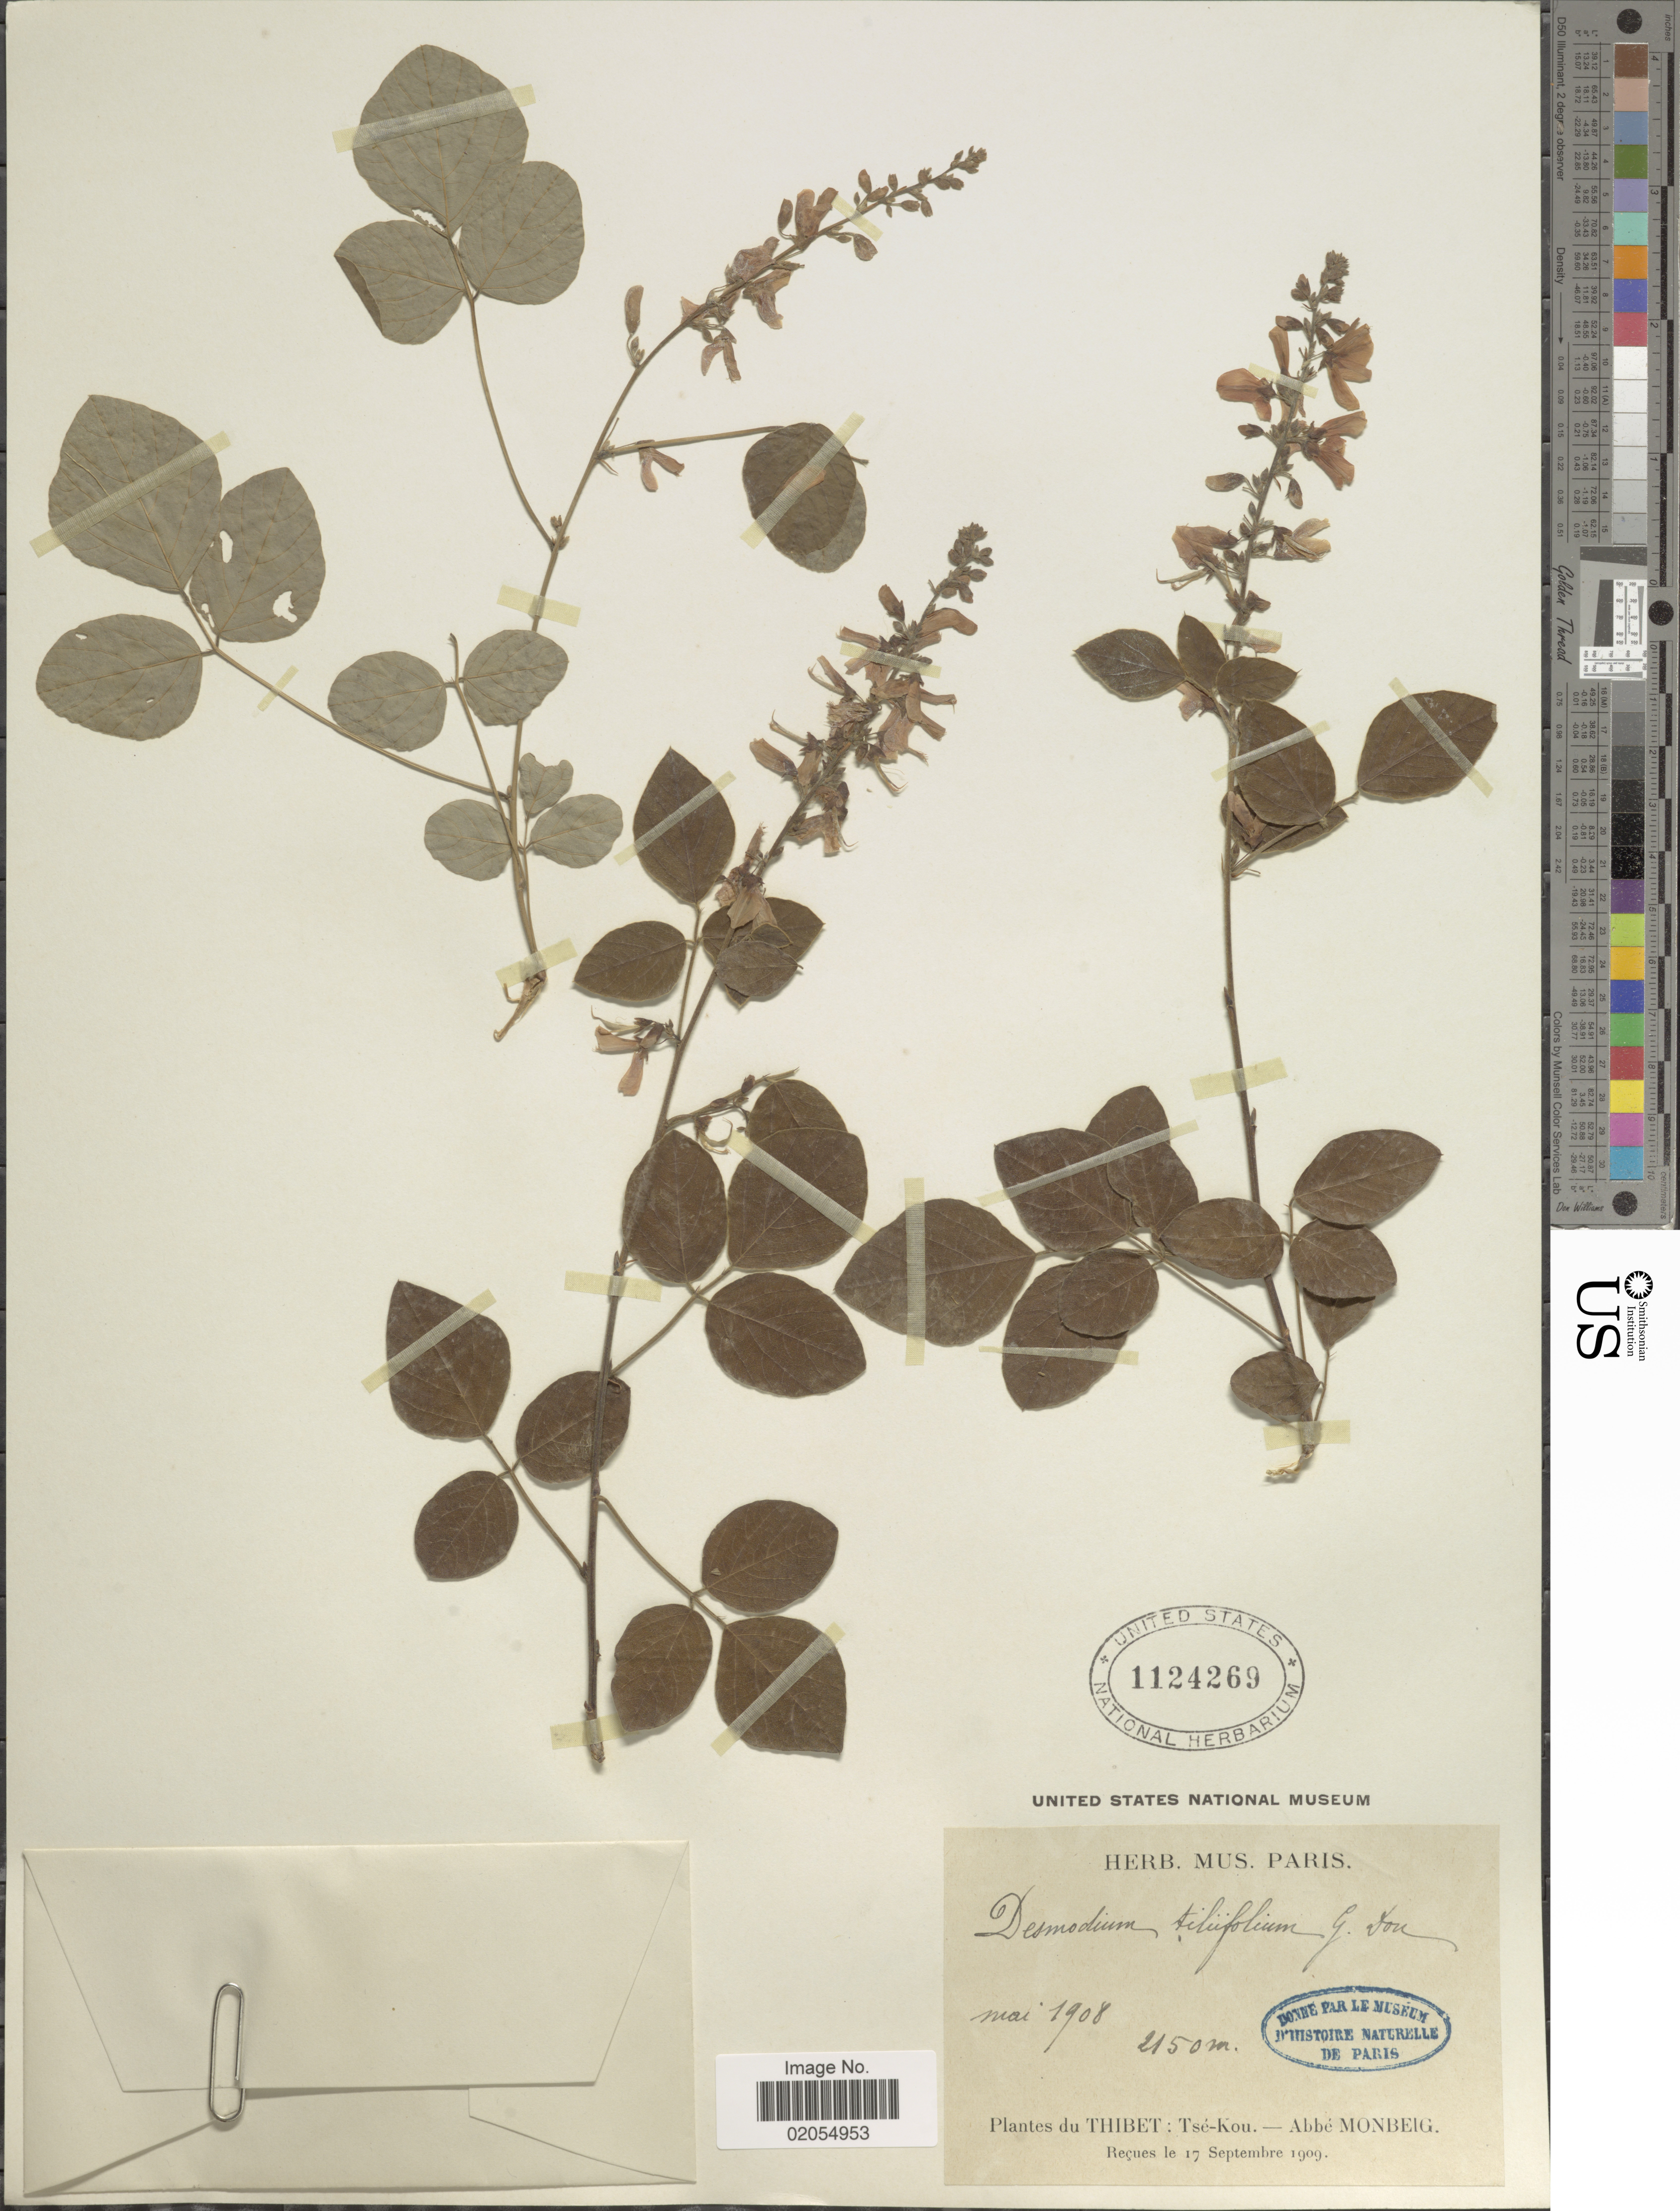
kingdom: Plantae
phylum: Tracheophyta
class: Magnoliopsida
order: Fabales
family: Fabaceae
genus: Sunhangia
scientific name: Sunhangia elegans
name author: (DC.) H. Ohashi & K. Ohashi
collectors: A. Monbeig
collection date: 1908-05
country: China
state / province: Xizang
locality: Thibet, Tse-Kou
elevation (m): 2150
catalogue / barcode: US 1124269